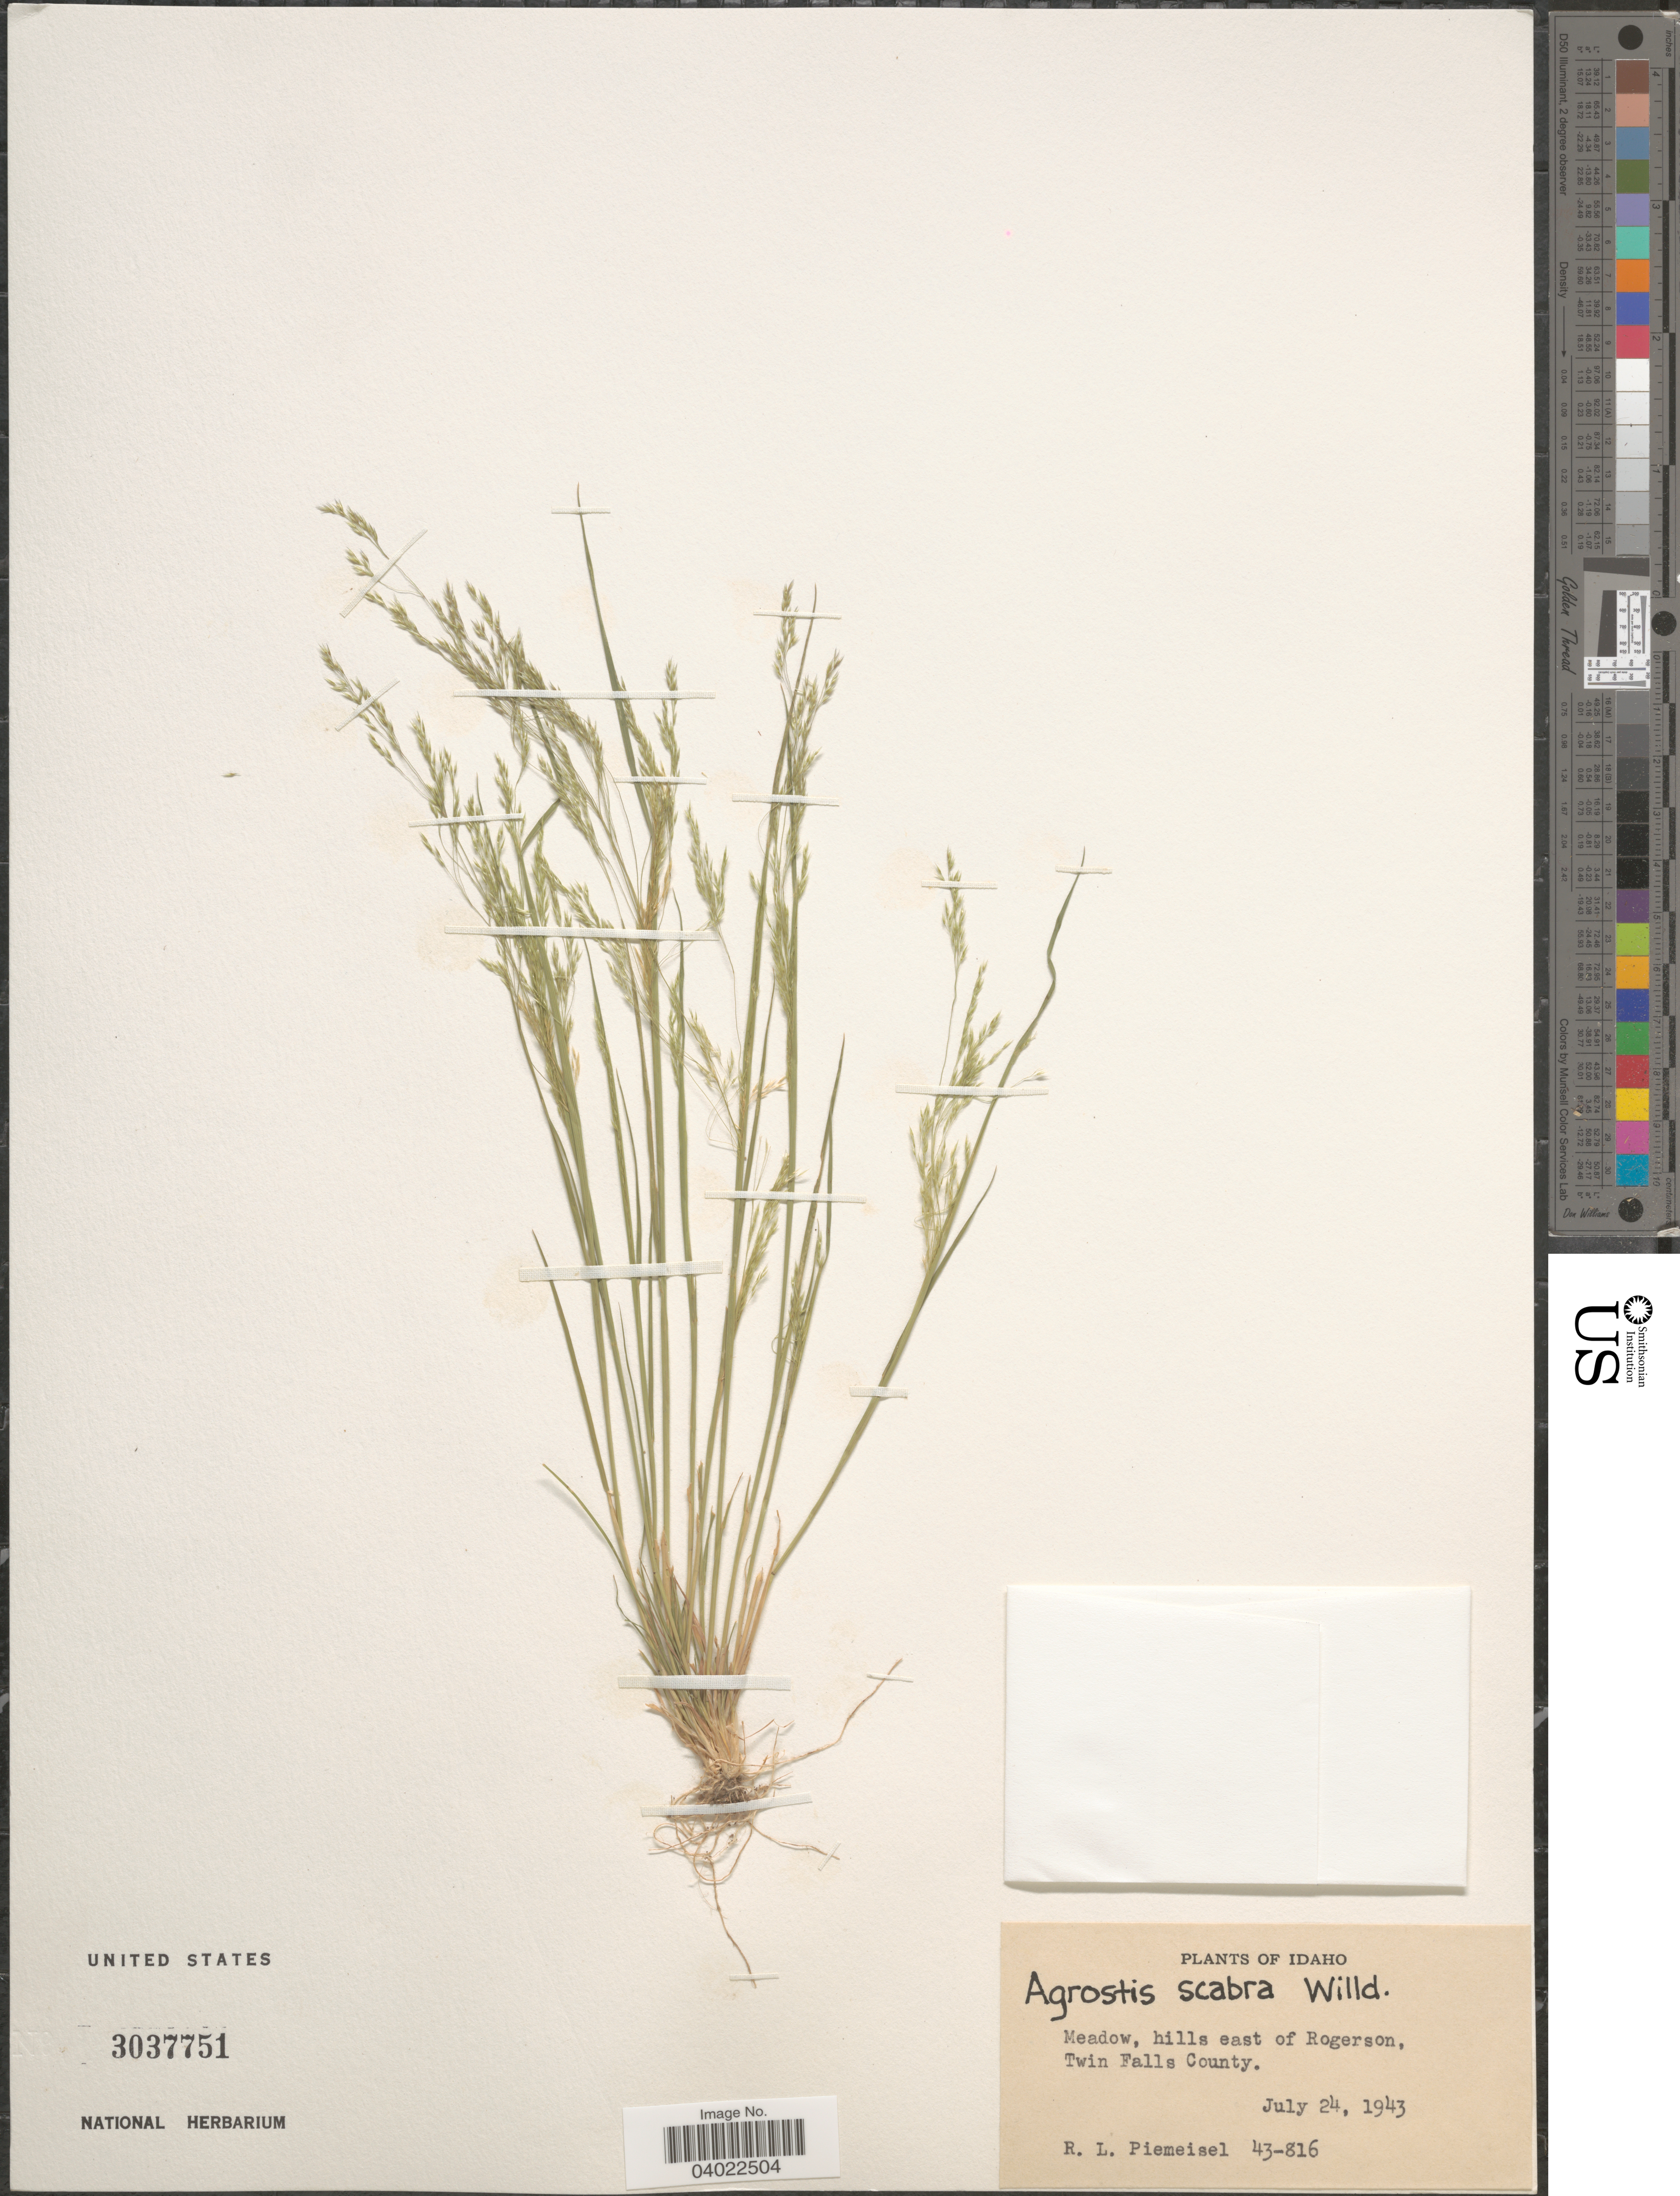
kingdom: Plantae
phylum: Tracheophyta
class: Liliopsida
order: Poales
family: Poaceae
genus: Agrostis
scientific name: Agrostis scabra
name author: Willd.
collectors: R. L. Piemeisel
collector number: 43-816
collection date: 1943-07-24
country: United States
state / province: Idaho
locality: Meadow, hills east of Rogerson, Twin Falls County.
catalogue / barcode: US 3037751